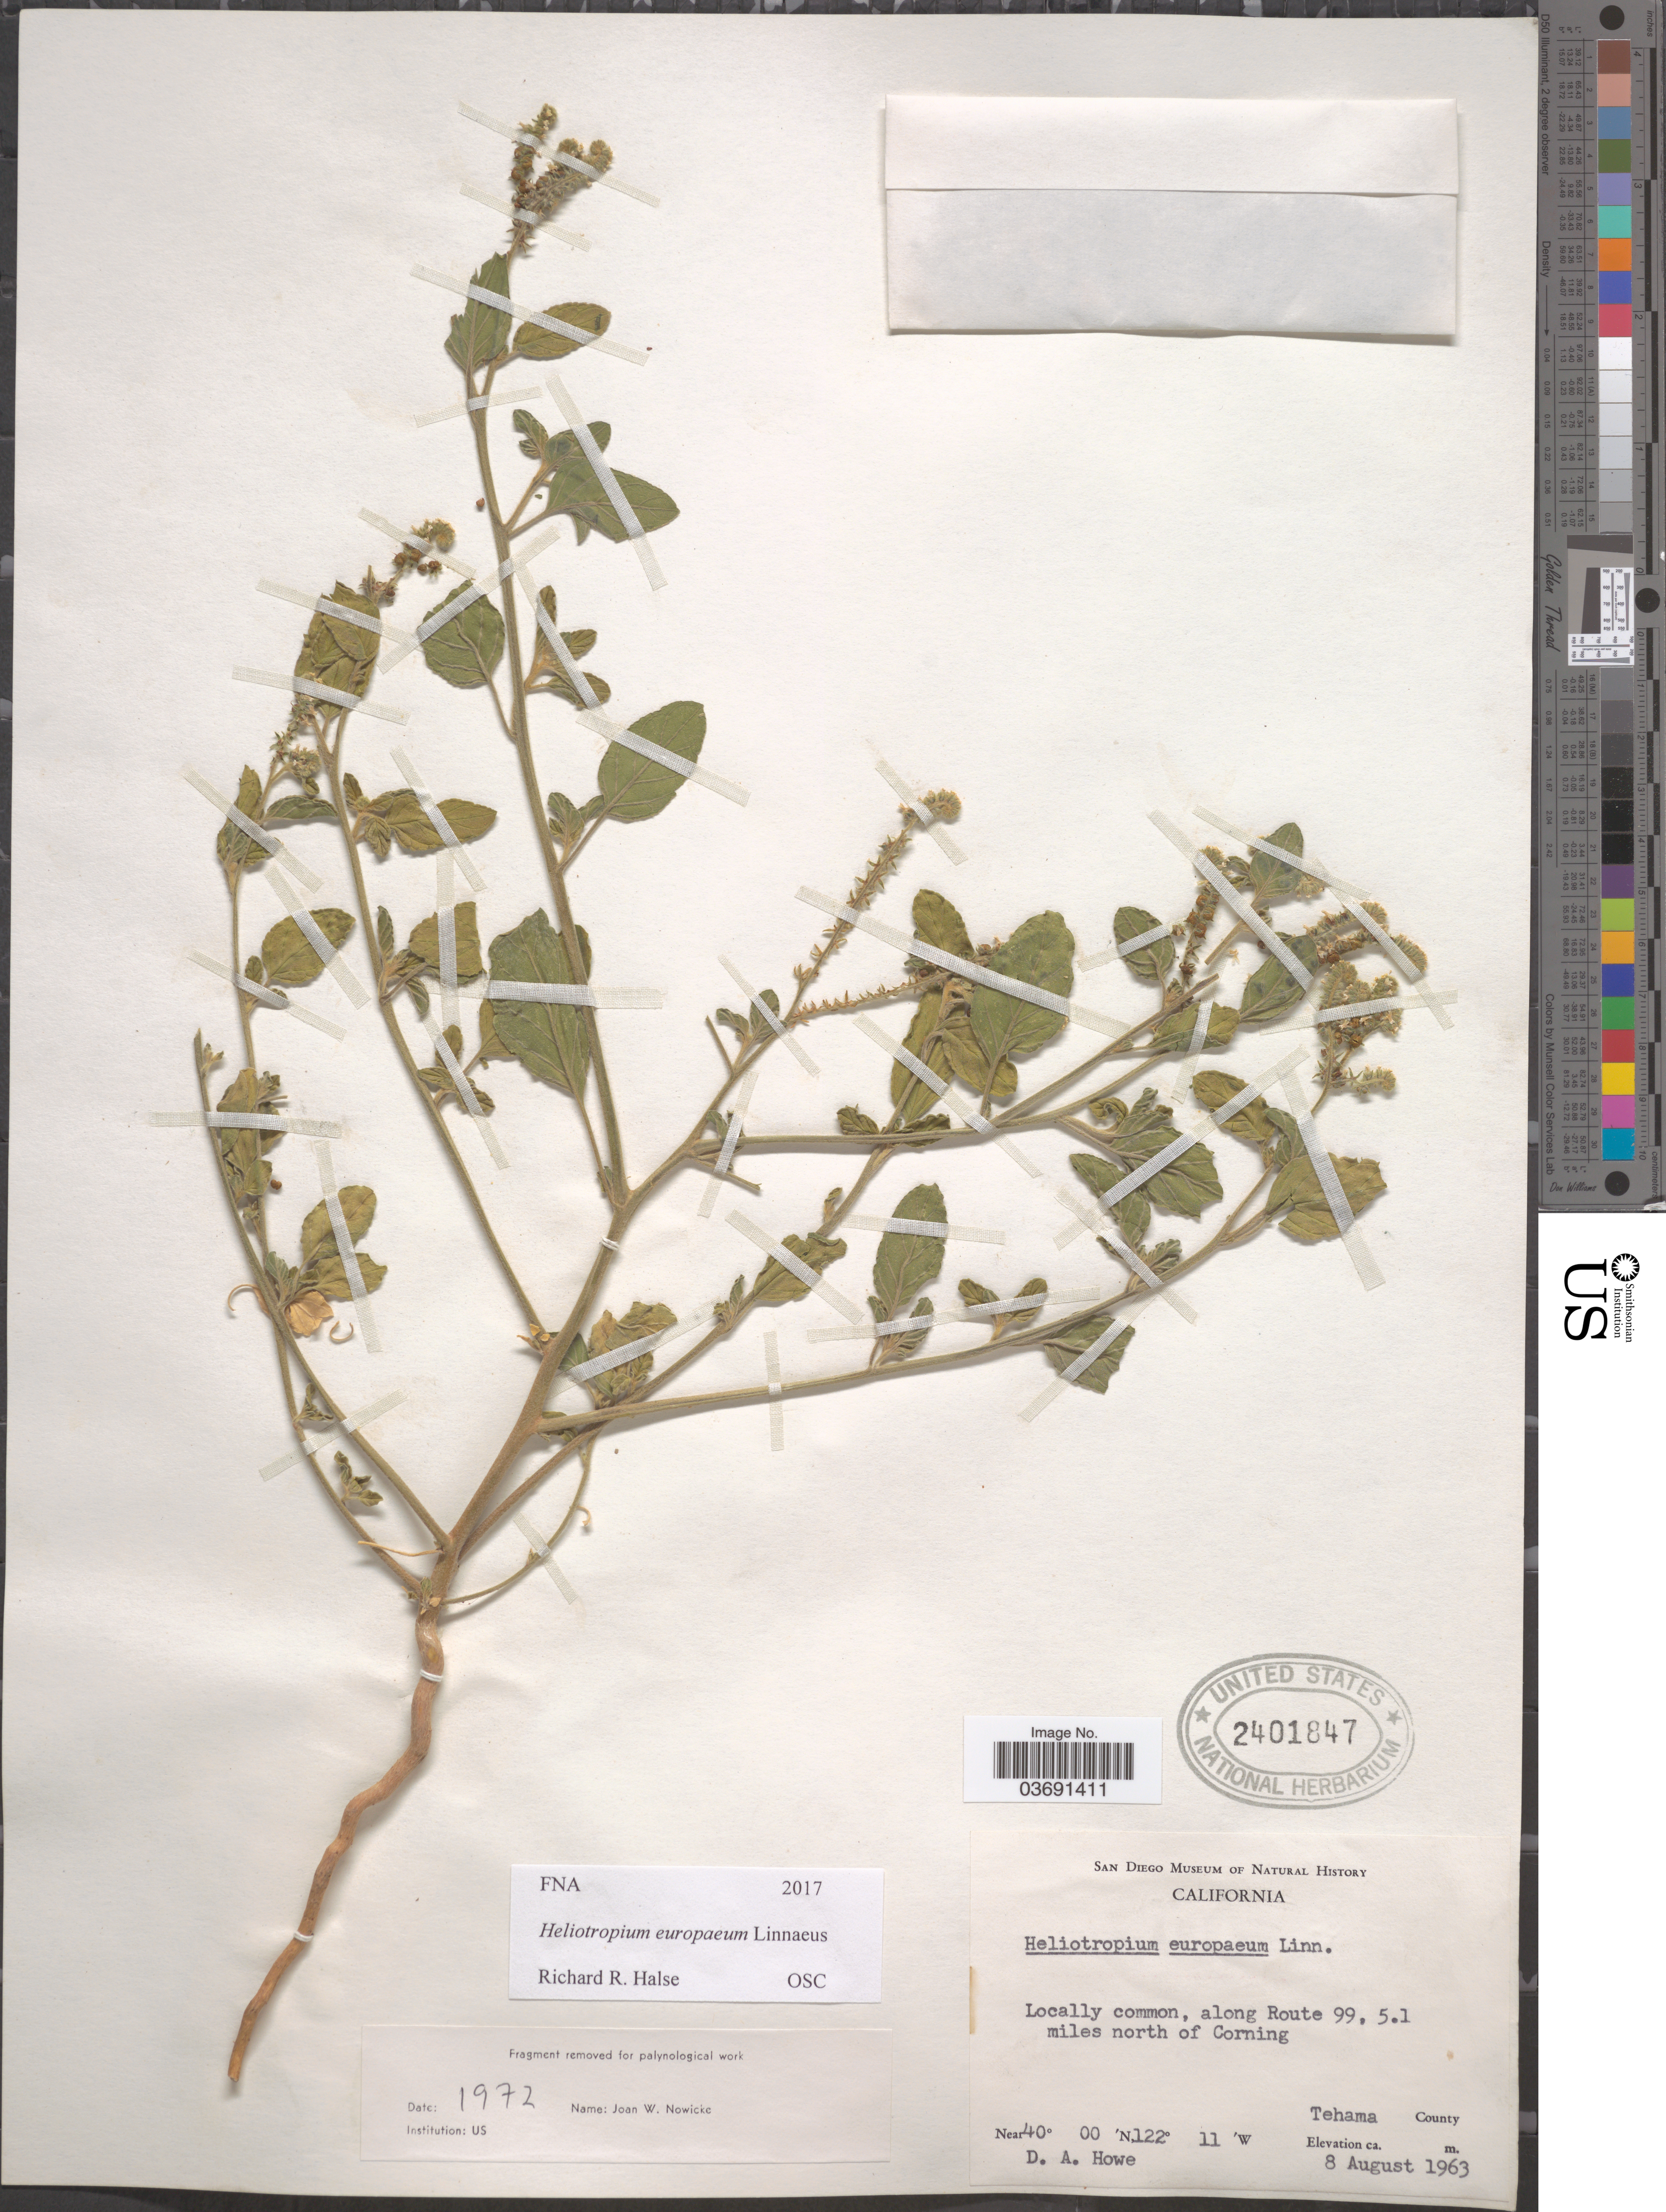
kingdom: Plantae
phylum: Tracheophyta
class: Magnoliopsida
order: Boraginales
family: Heliotropiaceae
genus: Heliotropium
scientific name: Heliotropium europaeum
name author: L.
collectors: D. Howe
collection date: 1963-08-08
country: United States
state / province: California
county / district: Tehama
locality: Along Route 99, 5.1 miles north of Corning. Tehama County.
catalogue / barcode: US 2401847